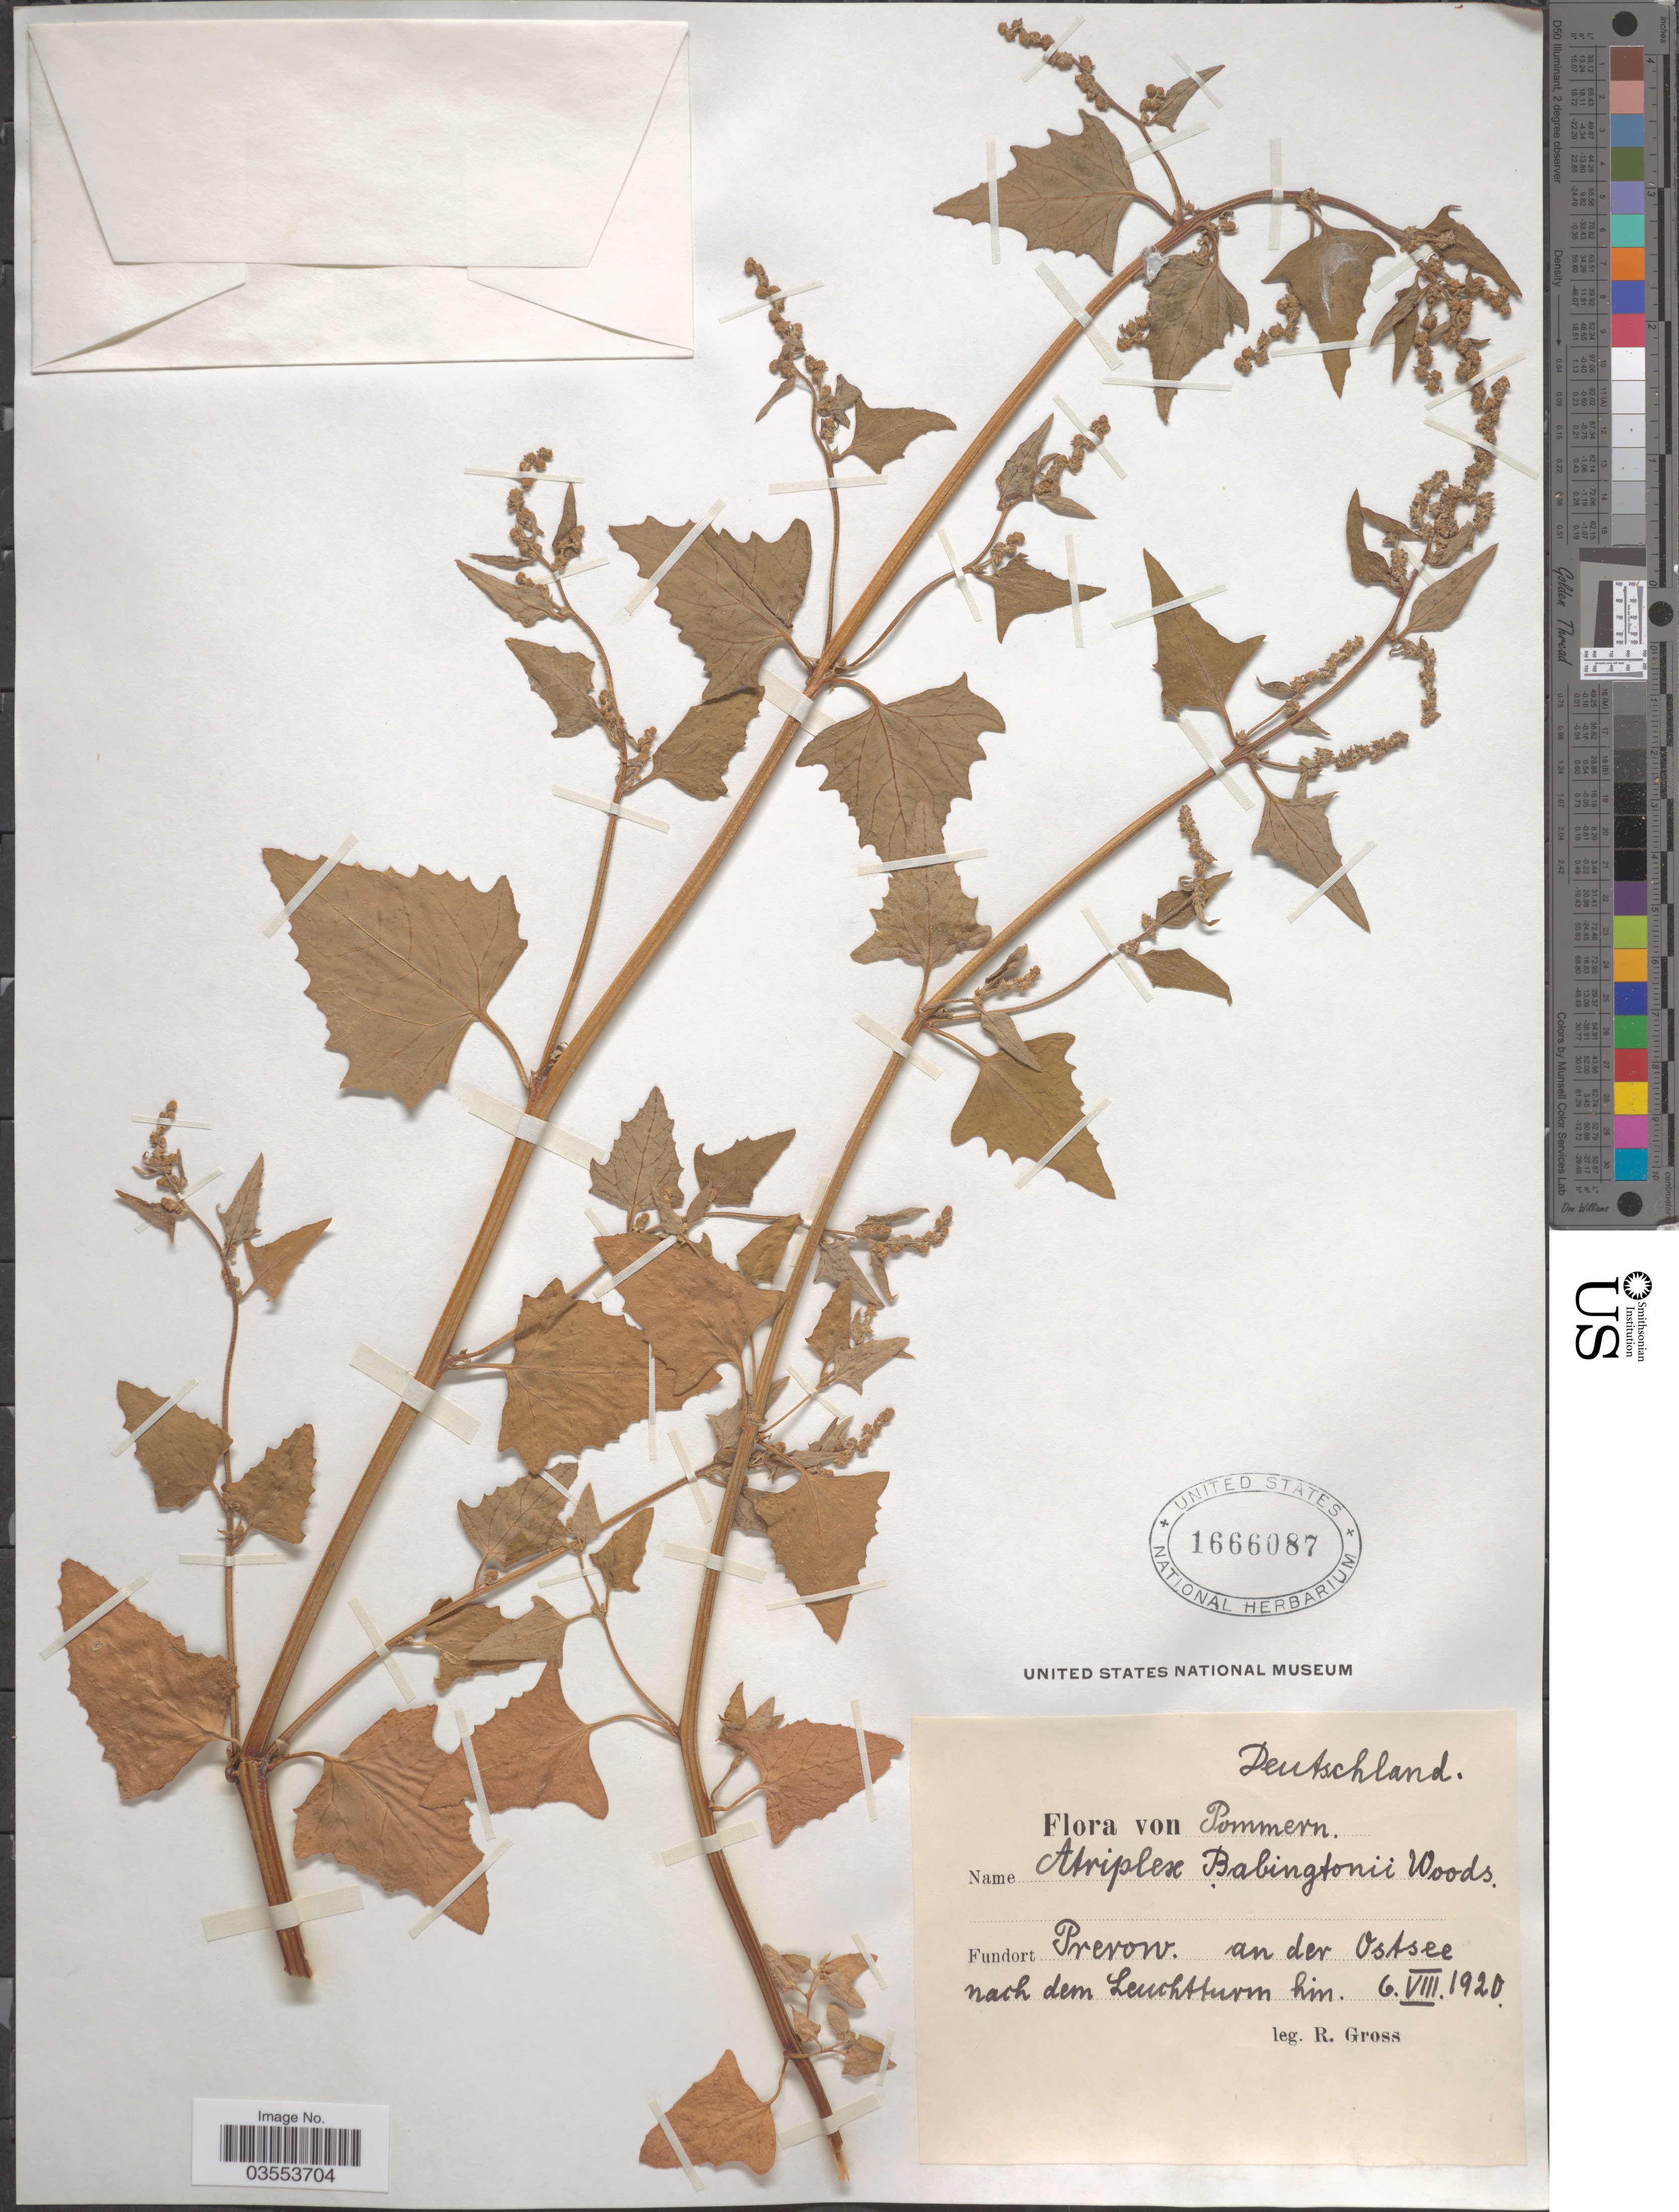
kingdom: Plantae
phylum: Tracheophyta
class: Magnoliopsida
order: Caryophyllales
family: Amaranthaceae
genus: Atriplex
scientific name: Atriplex babingtonii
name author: J. Woods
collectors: R. Gross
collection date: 1920-08-06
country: Germany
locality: Deutschland. Pommern. Prevow. an der Ostsee nach dem Leuchtturm hin.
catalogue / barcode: US 1666087